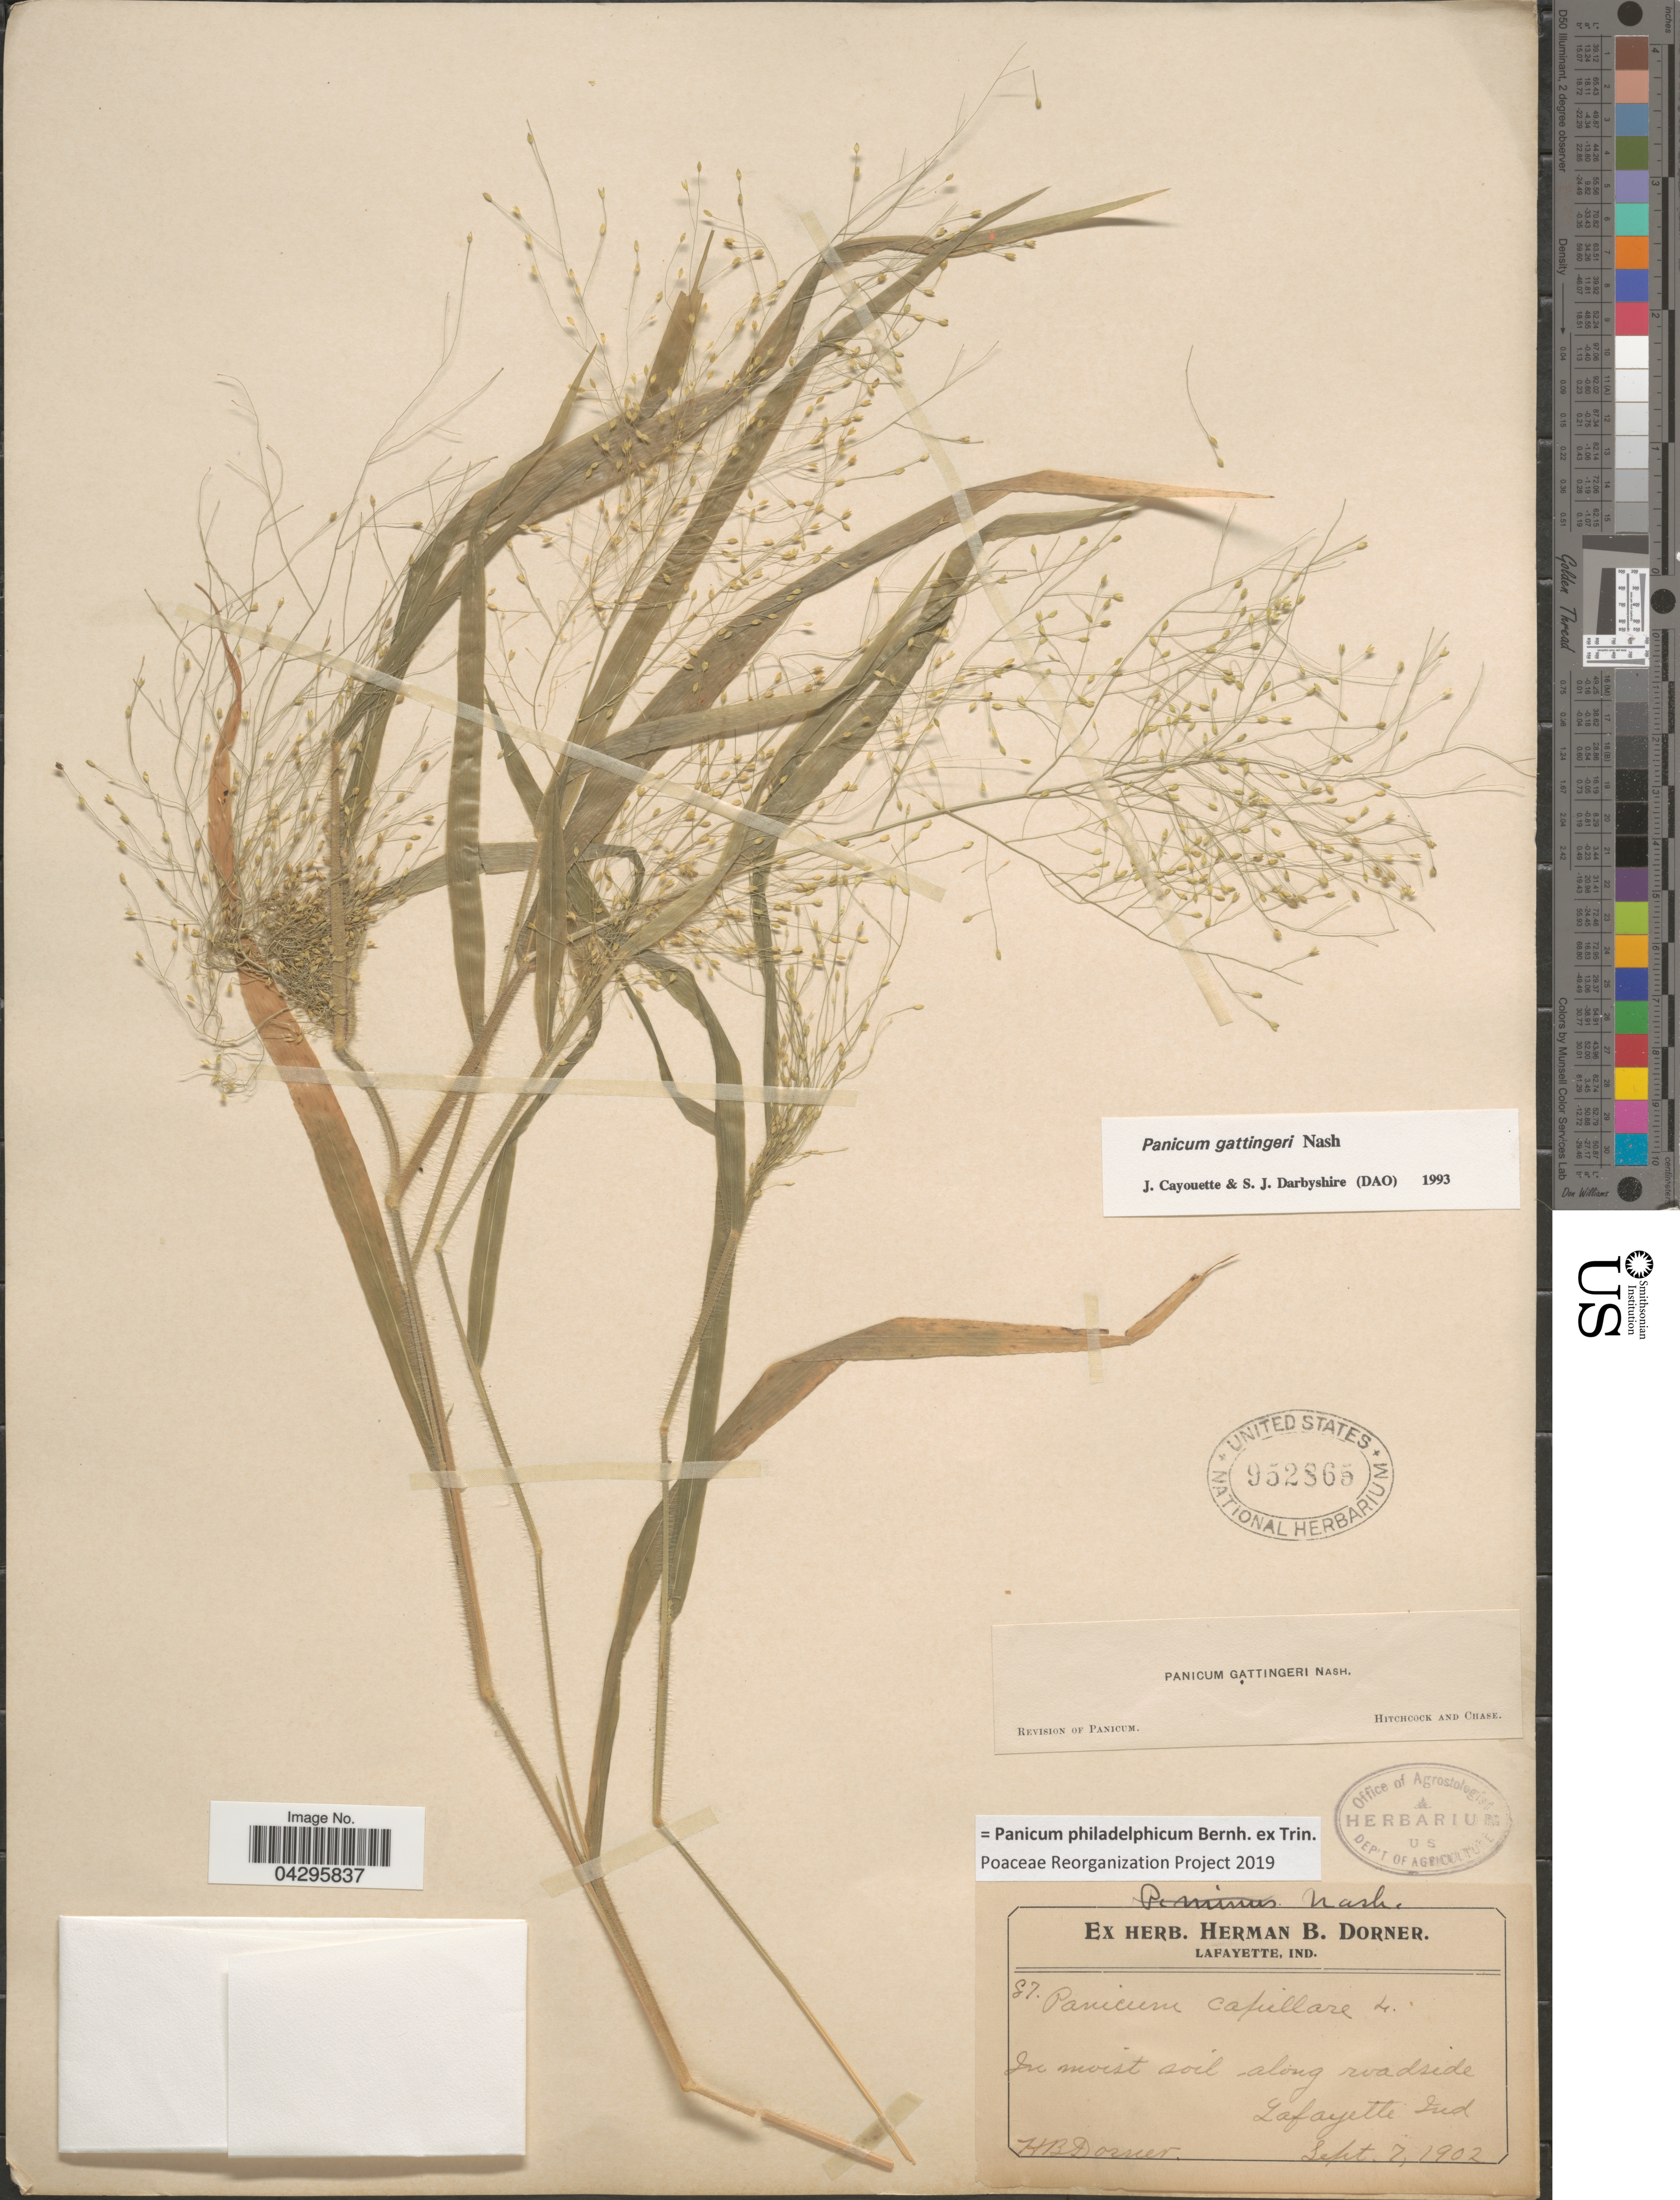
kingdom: Plantae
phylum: Tracheophyta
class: Liliopsida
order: Poales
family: Poaceae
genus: Panicum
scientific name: Panicum philadelphicum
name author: Bernh. ex Trin.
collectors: H. Dorner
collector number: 87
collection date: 1902-09-07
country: United States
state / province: Indiana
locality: In moist soil along roadside Lafayette.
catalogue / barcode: US 952865